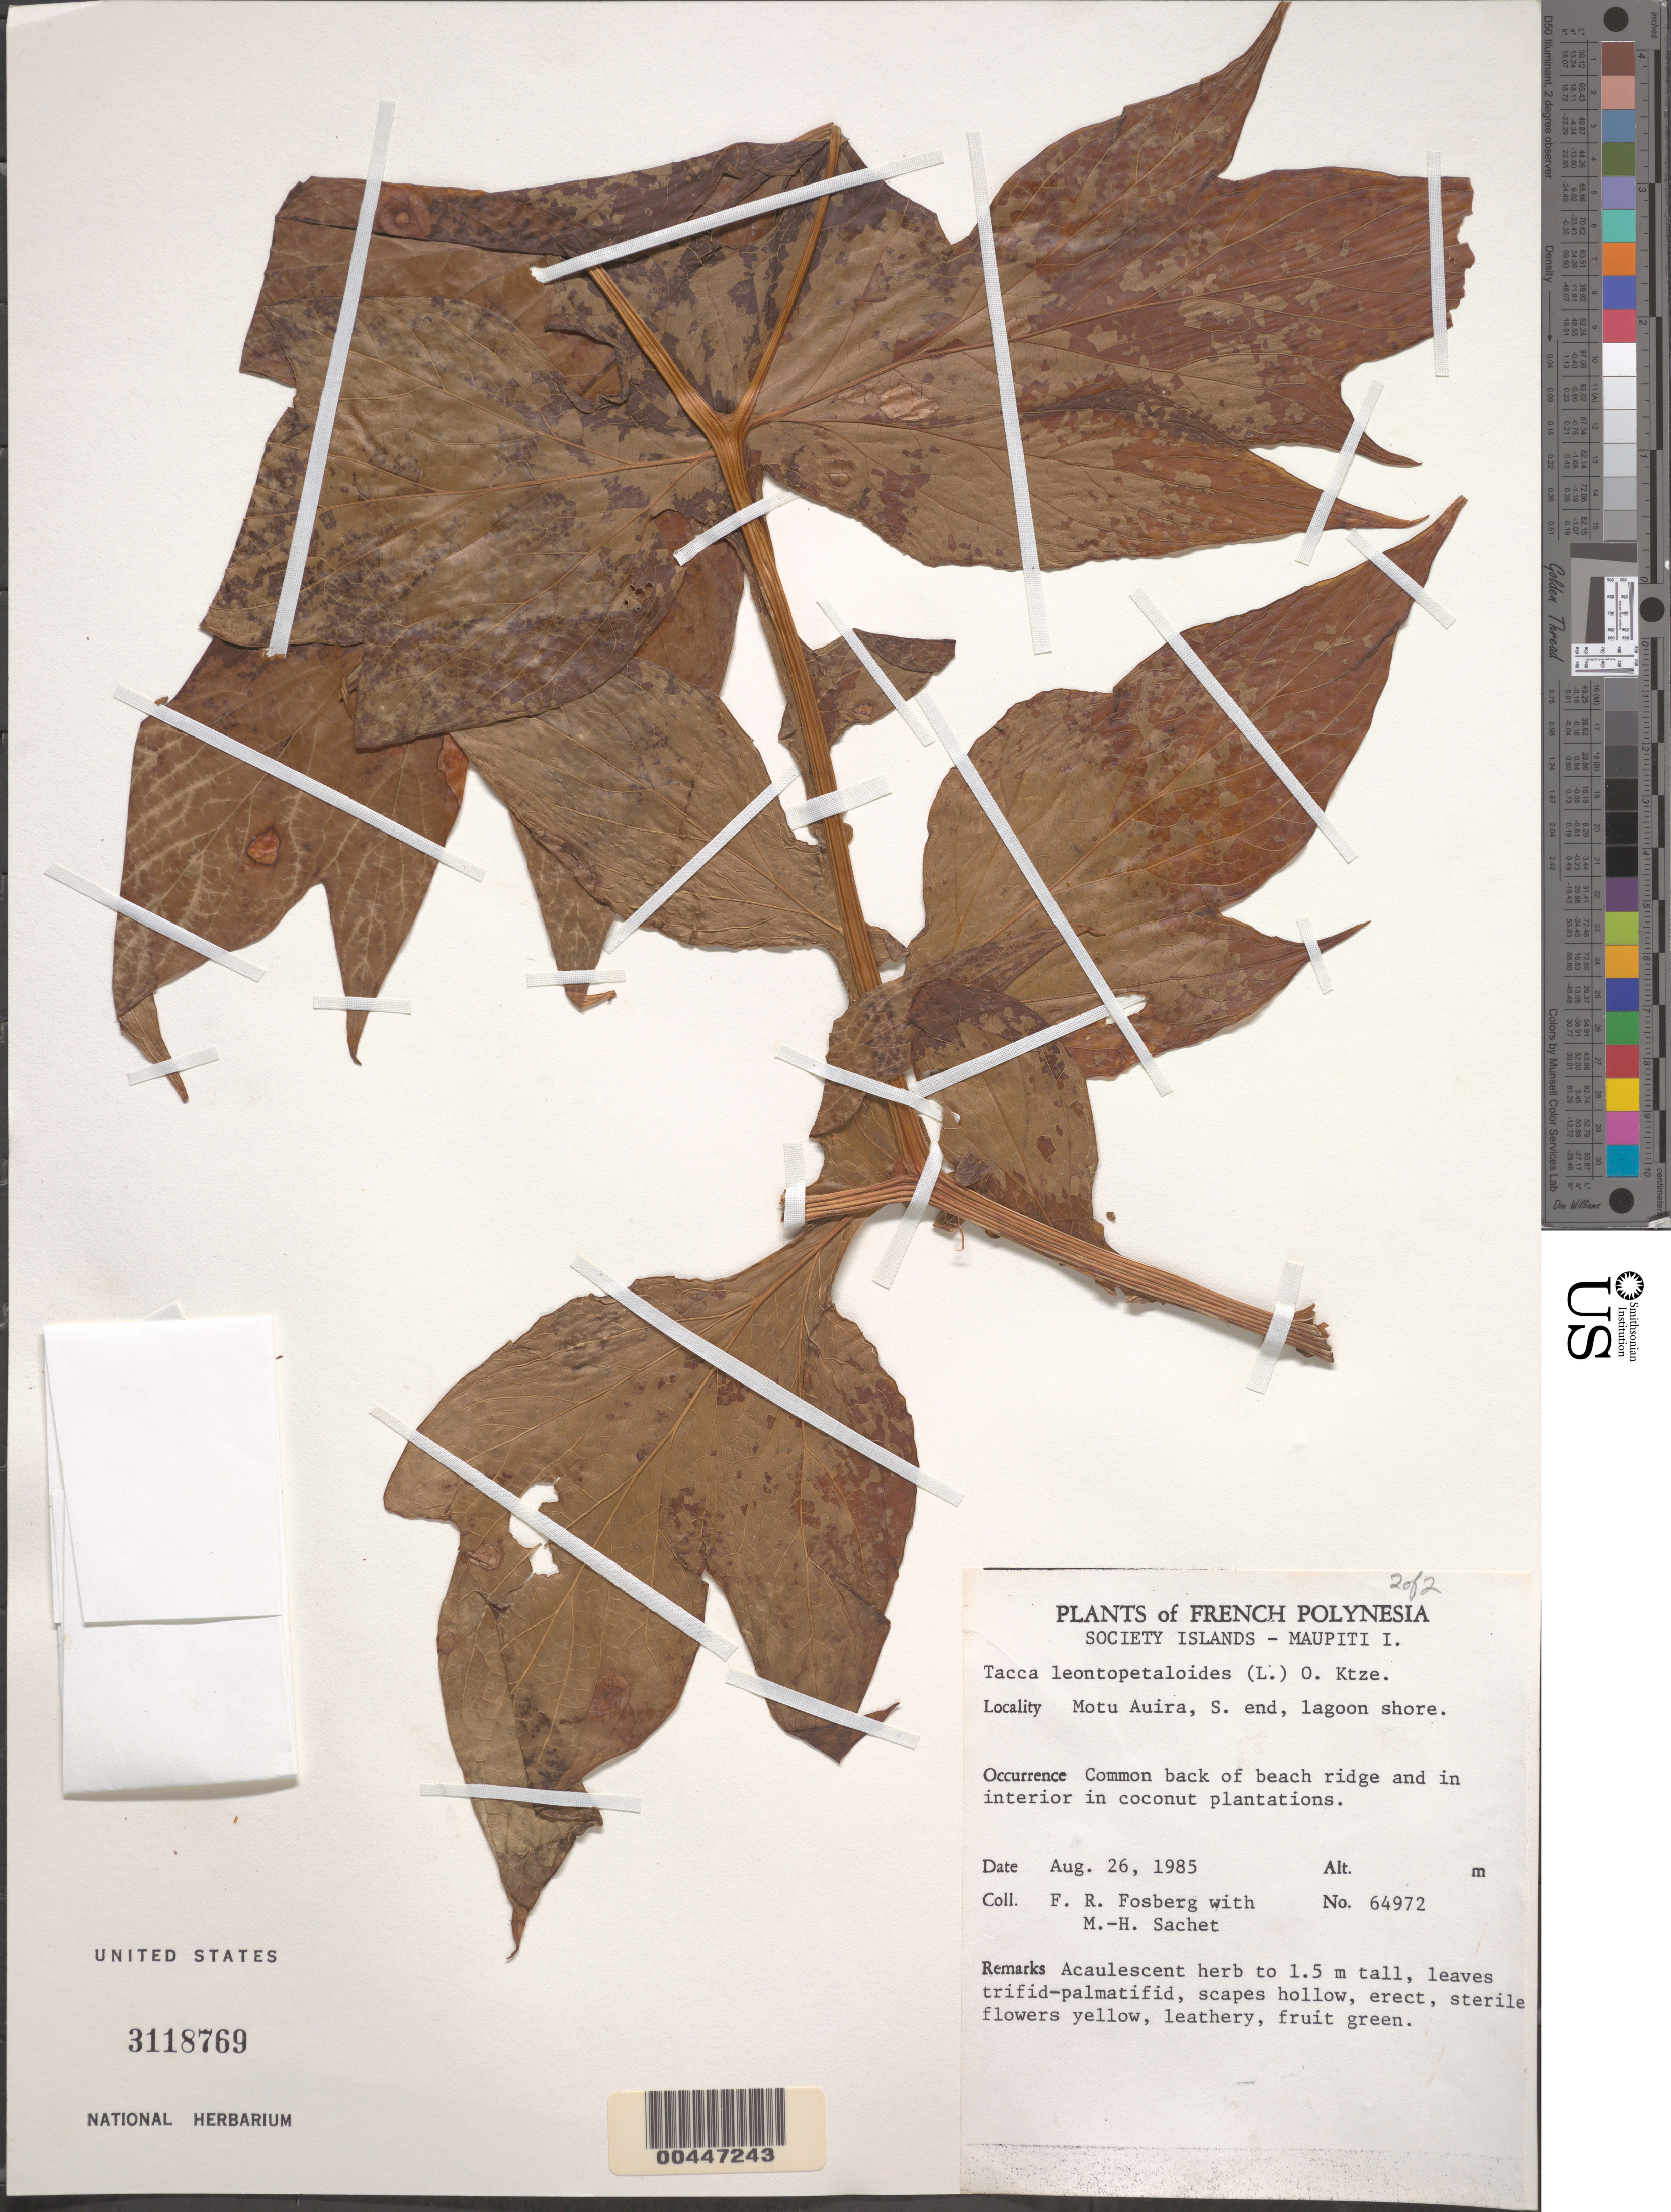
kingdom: Plantae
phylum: Tracheophyta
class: Liliopsida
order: Dioscoreales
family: Dioscoreaceae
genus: Tacca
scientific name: Tacca leontopetaloides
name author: (L.) Kuntze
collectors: F. R. Fosberg & M.-H. Sachet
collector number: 64972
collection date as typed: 26 Aug 1985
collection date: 1985-08-26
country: French Polynesia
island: Maupiti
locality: Motu auira [Society Is.]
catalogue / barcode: US 3118769